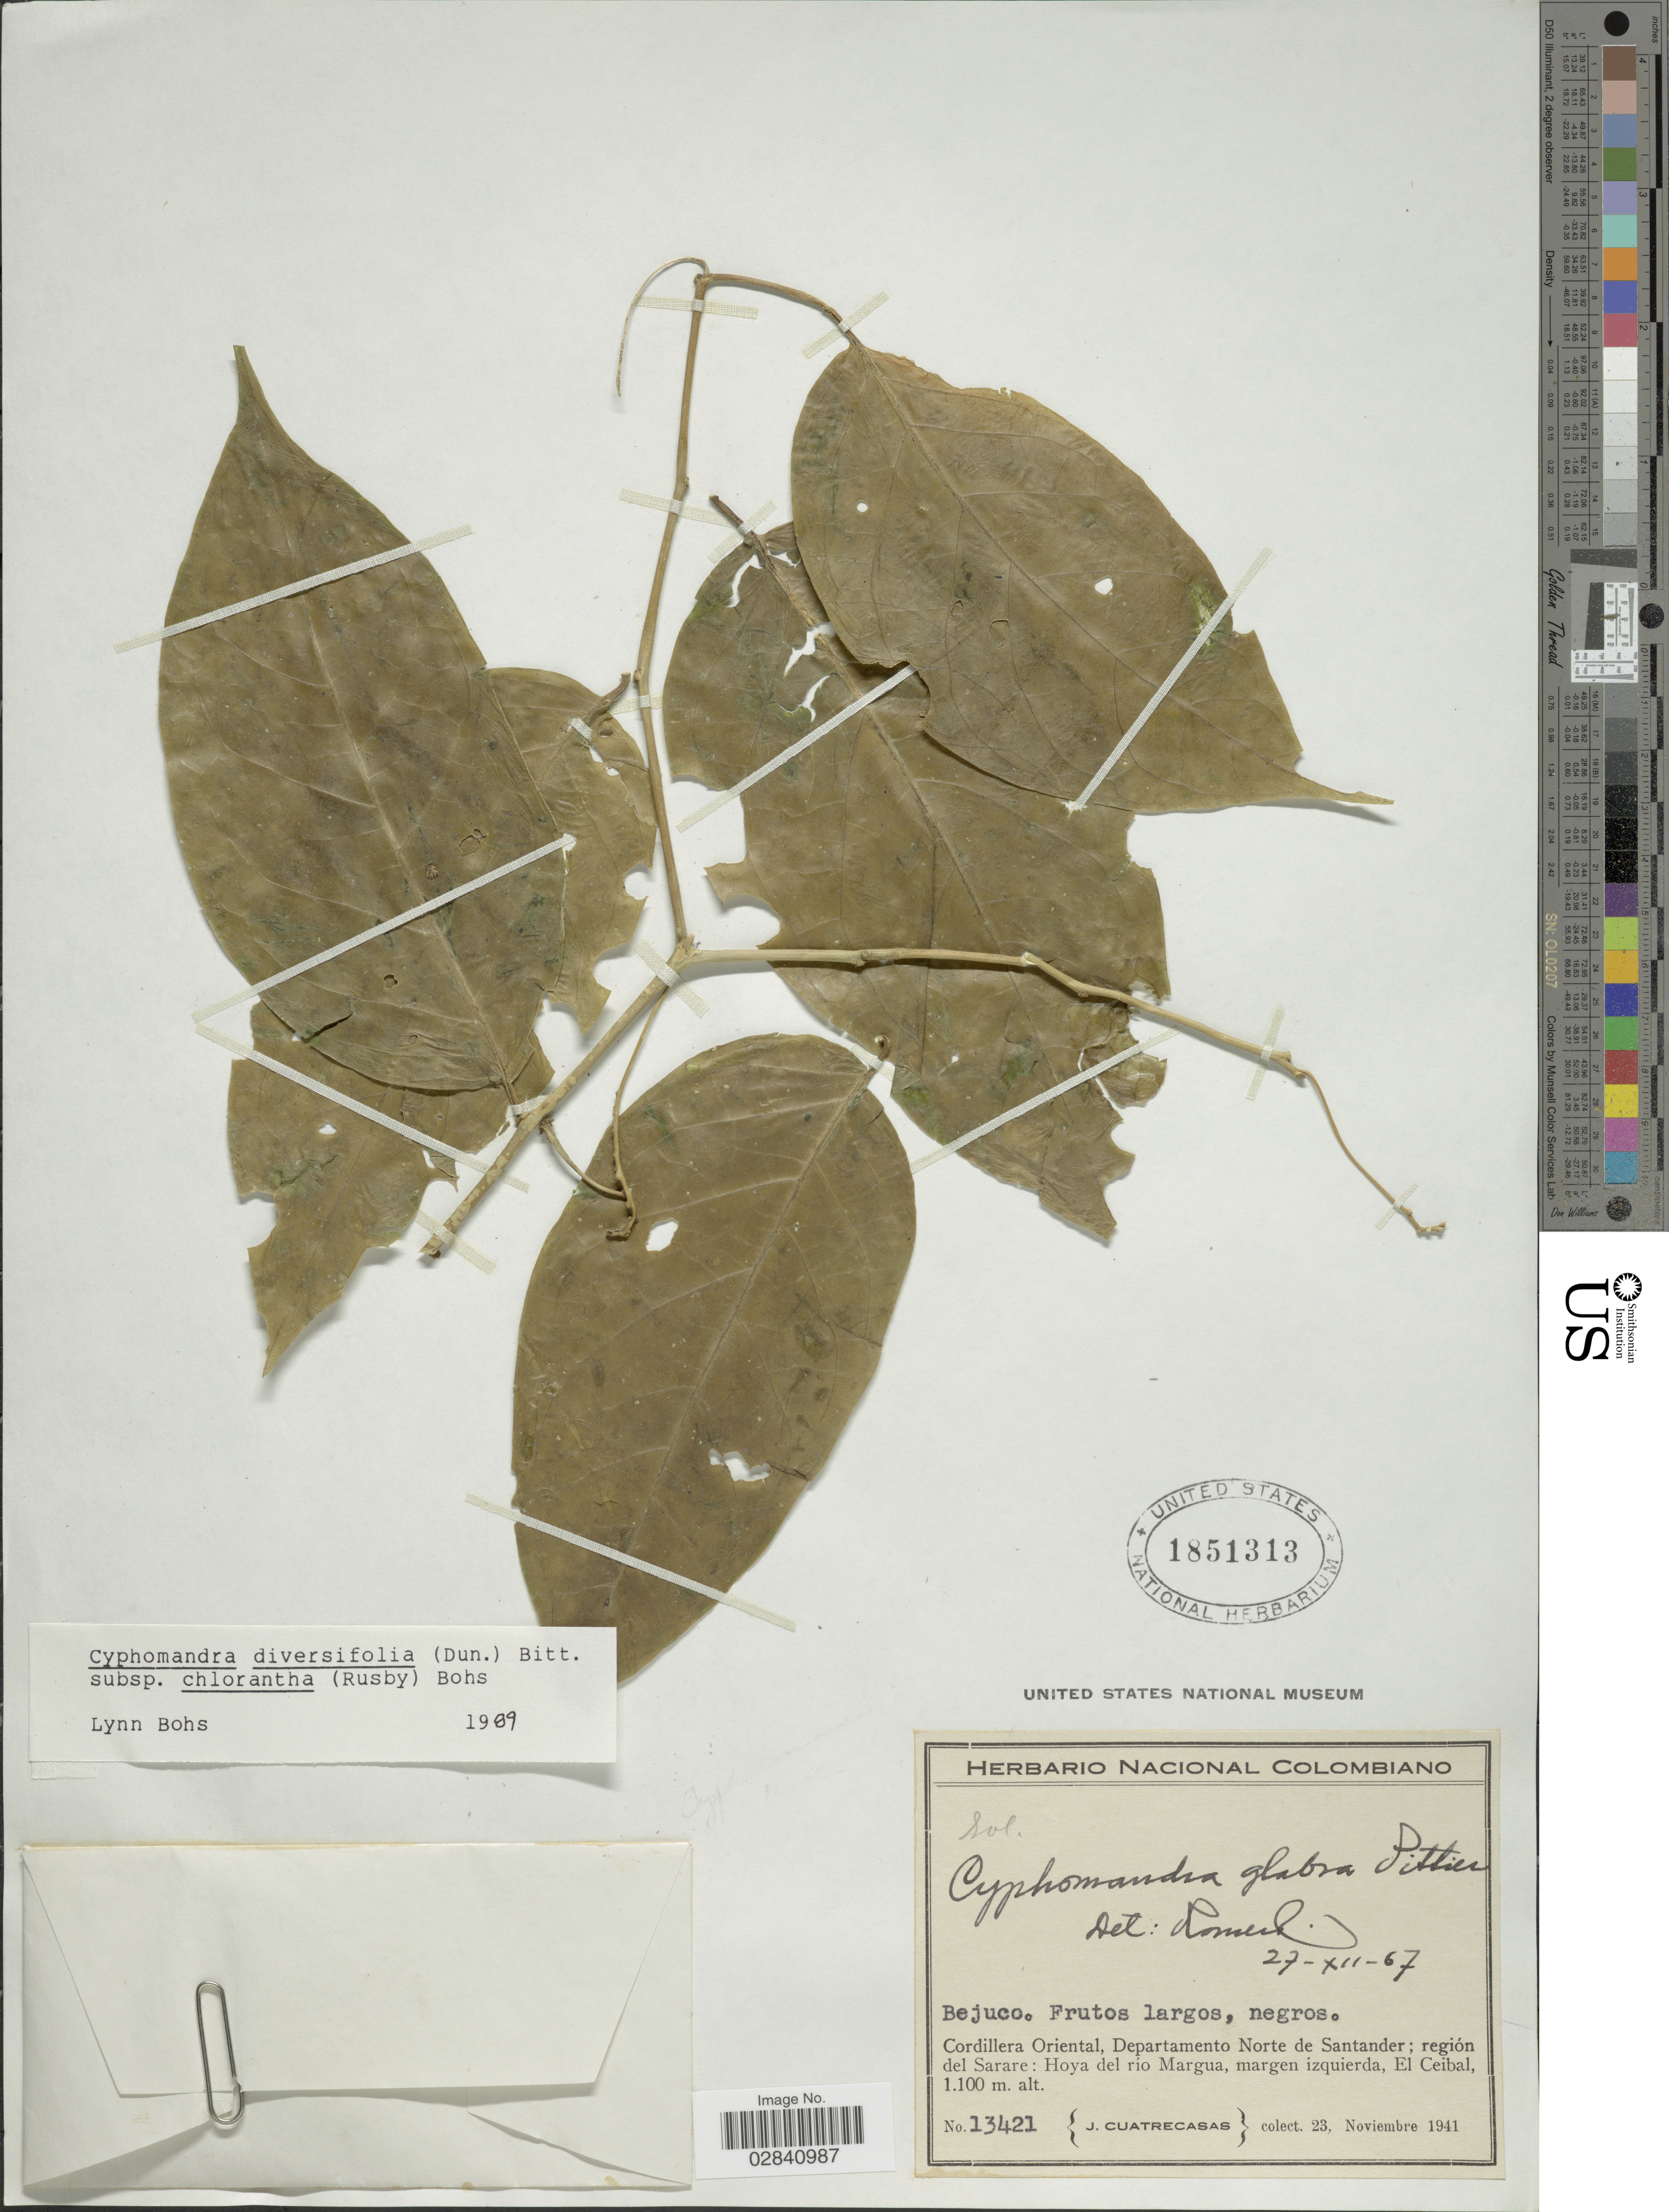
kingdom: Plantae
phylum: Tracheophyta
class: Magnoliopsida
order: Solanales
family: Solanaceae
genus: Cyphomandra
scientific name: Cyphomandra diversifolia subsp. chlorantha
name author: (Dun.) Bitt.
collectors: J. Cuatrecasas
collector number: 13421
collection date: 1941-11-23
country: Colombia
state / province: Norte de Santander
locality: Cordillera Oriental, Departamento Norte de Santander; región del Sarare: Hoya del río Margua, margen izquierda, El Ceibal.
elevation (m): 1100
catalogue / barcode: US 1851313